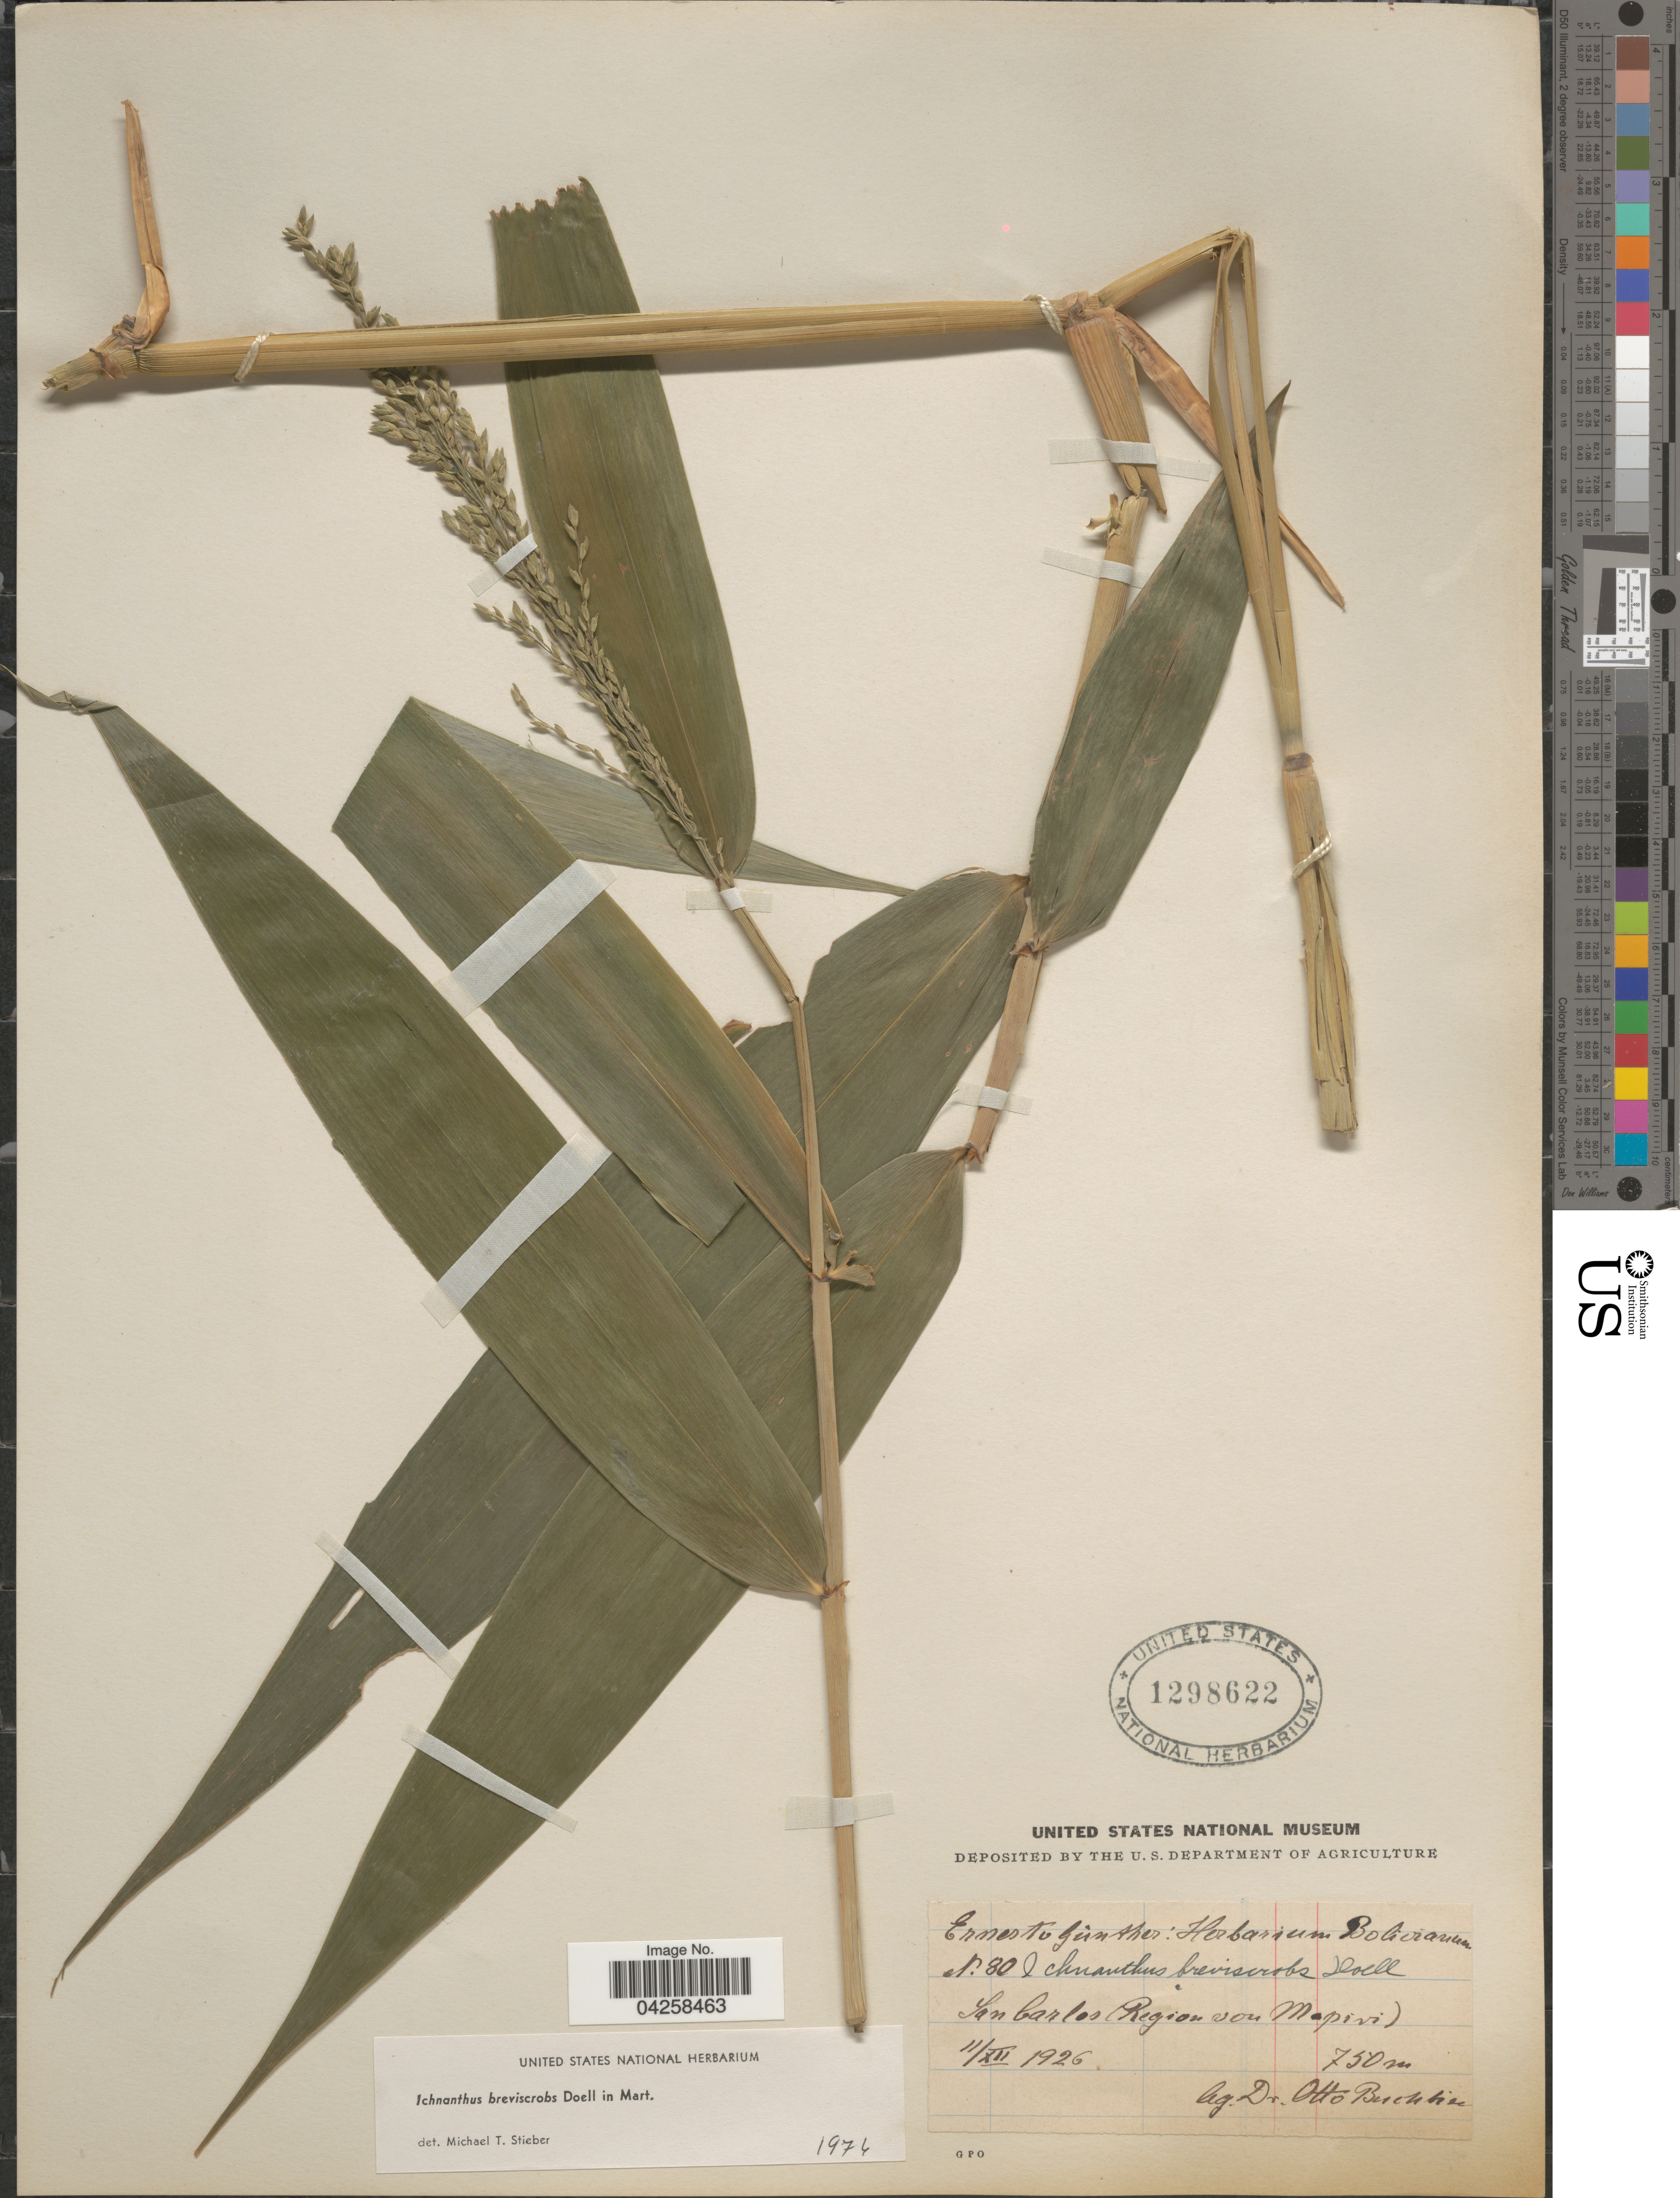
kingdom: Plantae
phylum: Tracheophyta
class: Liliopsida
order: Poales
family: Poaceae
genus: Ichnanthus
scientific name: Ichnanthus breviscrobs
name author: Döll in Mart.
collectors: O. Buchtien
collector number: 80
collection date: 1926-12-11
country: Bolivia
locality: San Carlos (Region von Mapiri).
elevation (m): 750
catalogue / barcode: US 1298622